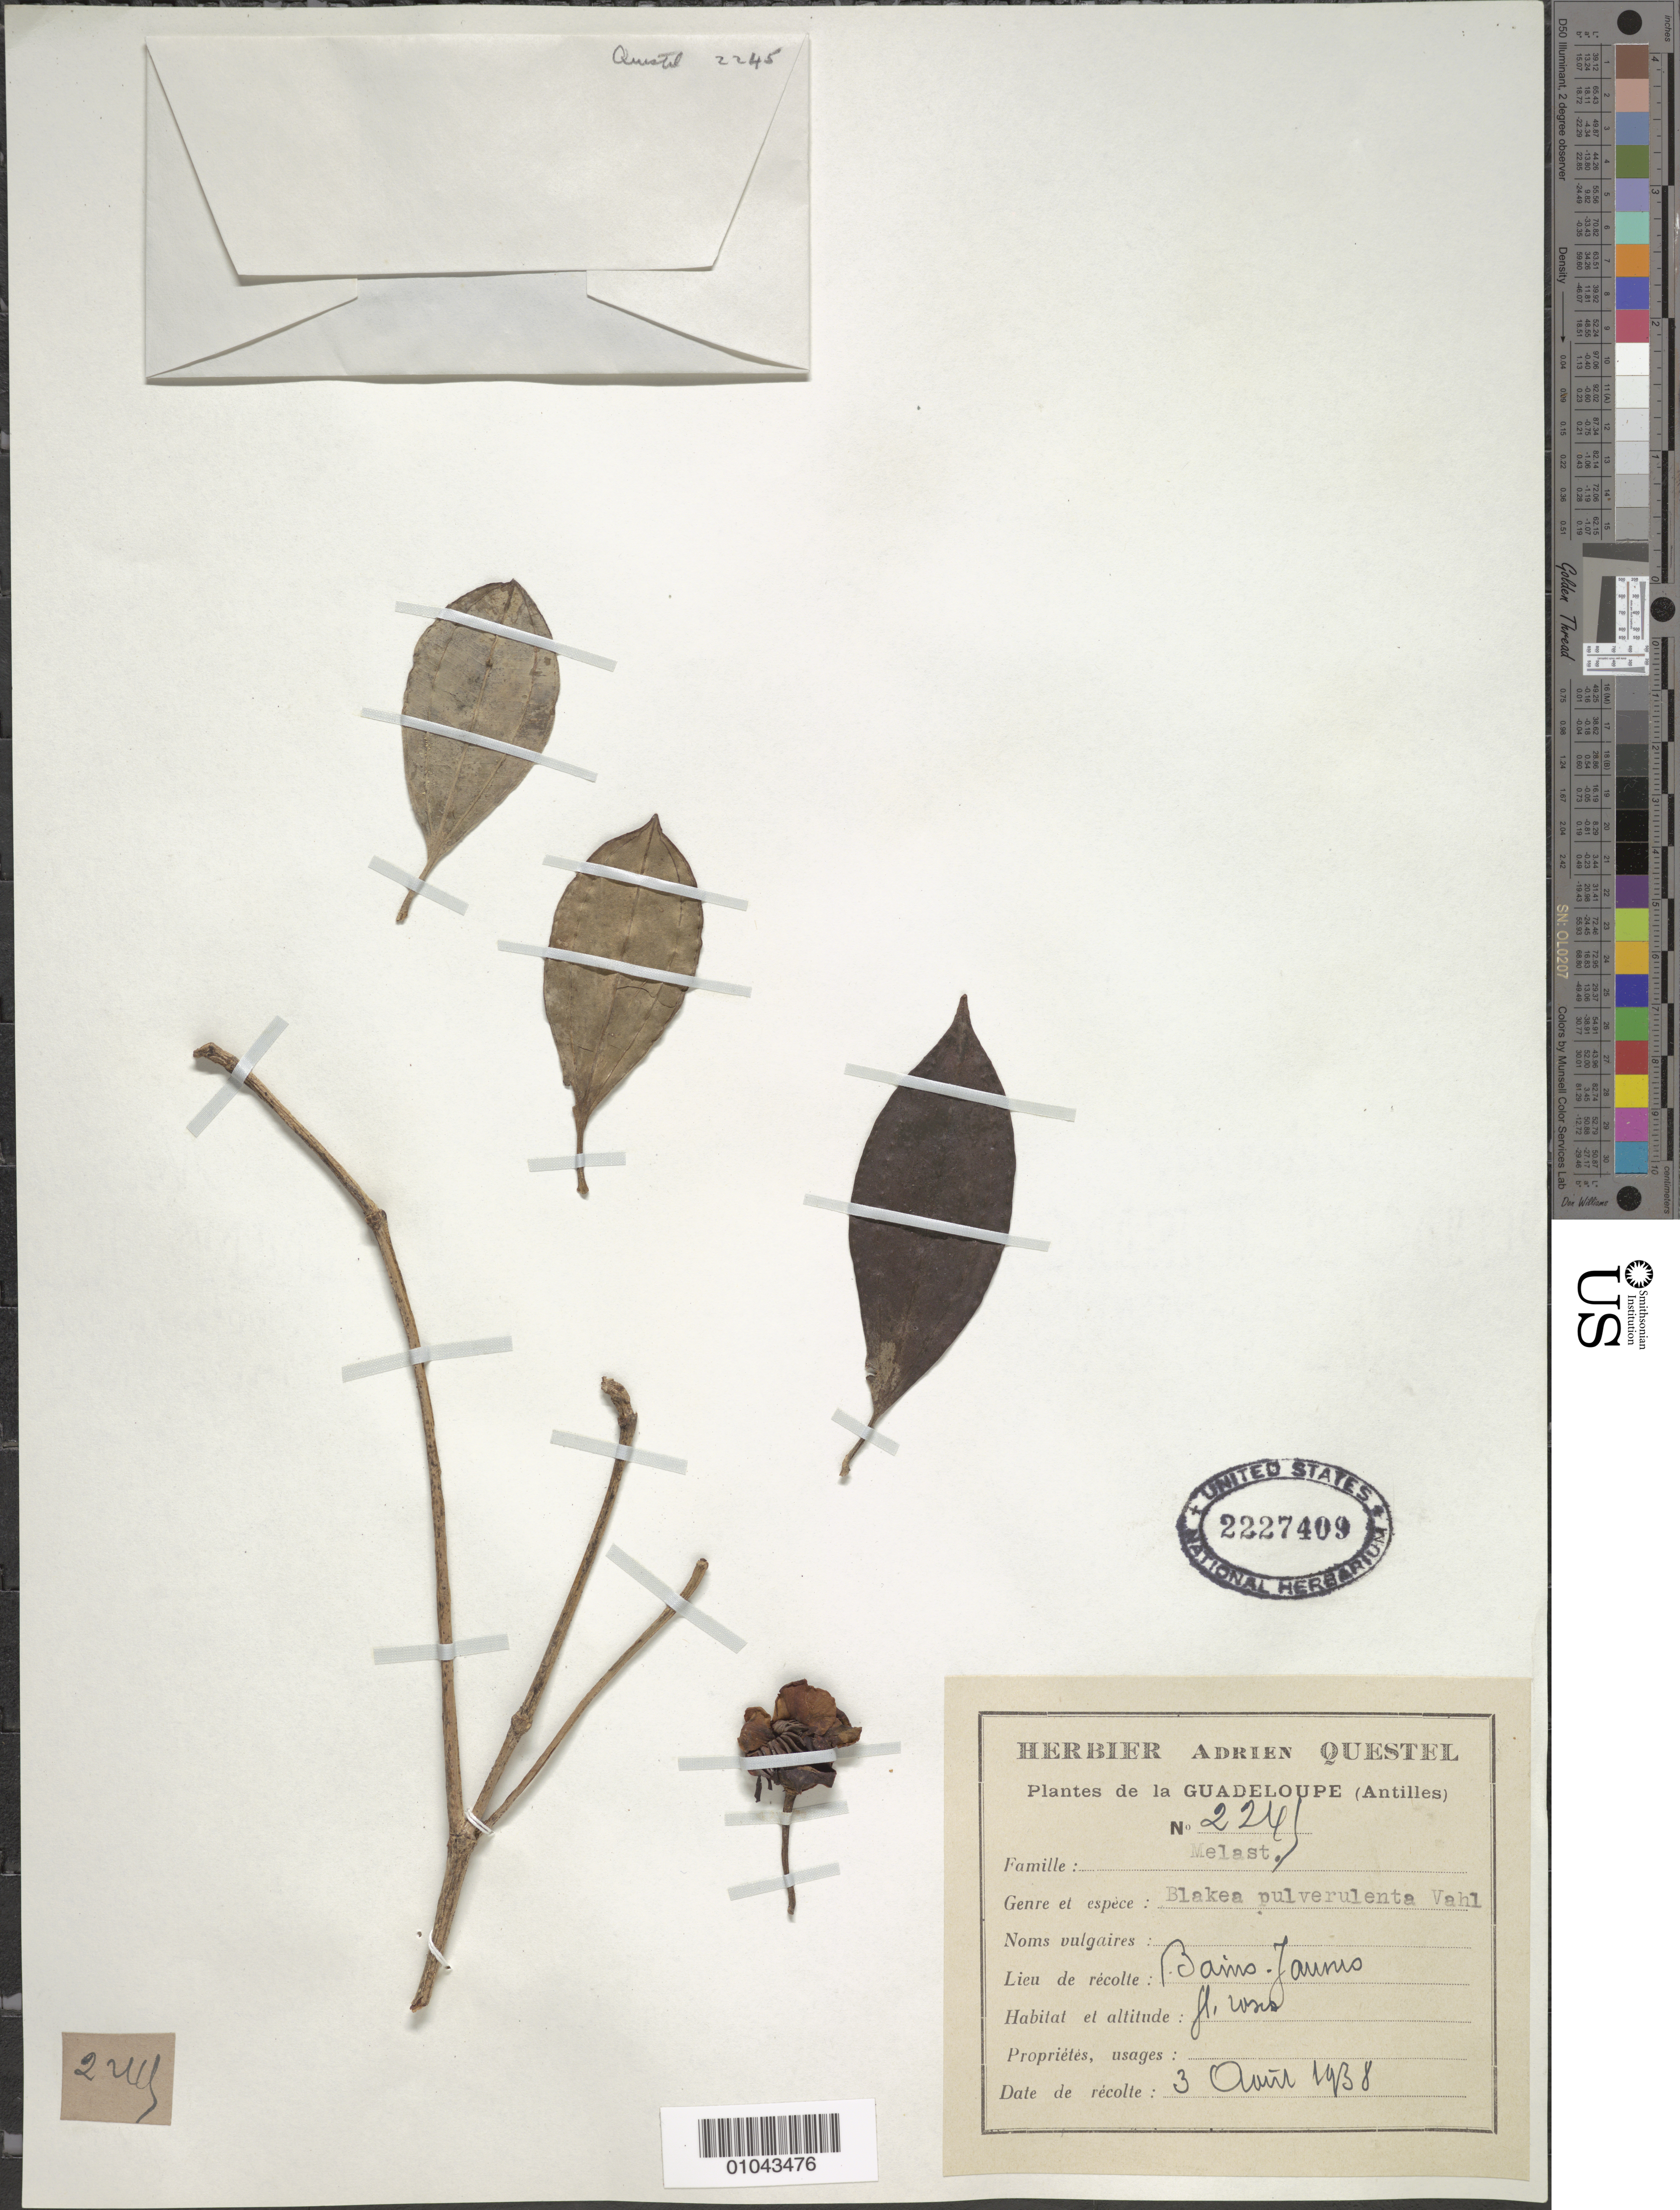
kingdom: Plantae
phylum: Tracheophyta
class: Magnoliopsida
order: Myrtales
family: Melastomataceae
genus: Blakea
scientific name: Blakea pulverulenta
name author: Vahl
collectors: A. Questel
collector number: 2241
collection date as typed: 03 Apr 1938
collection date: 1938-04-03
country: Guadeloupe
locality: Bains Jaunes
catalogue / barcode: US 2227409